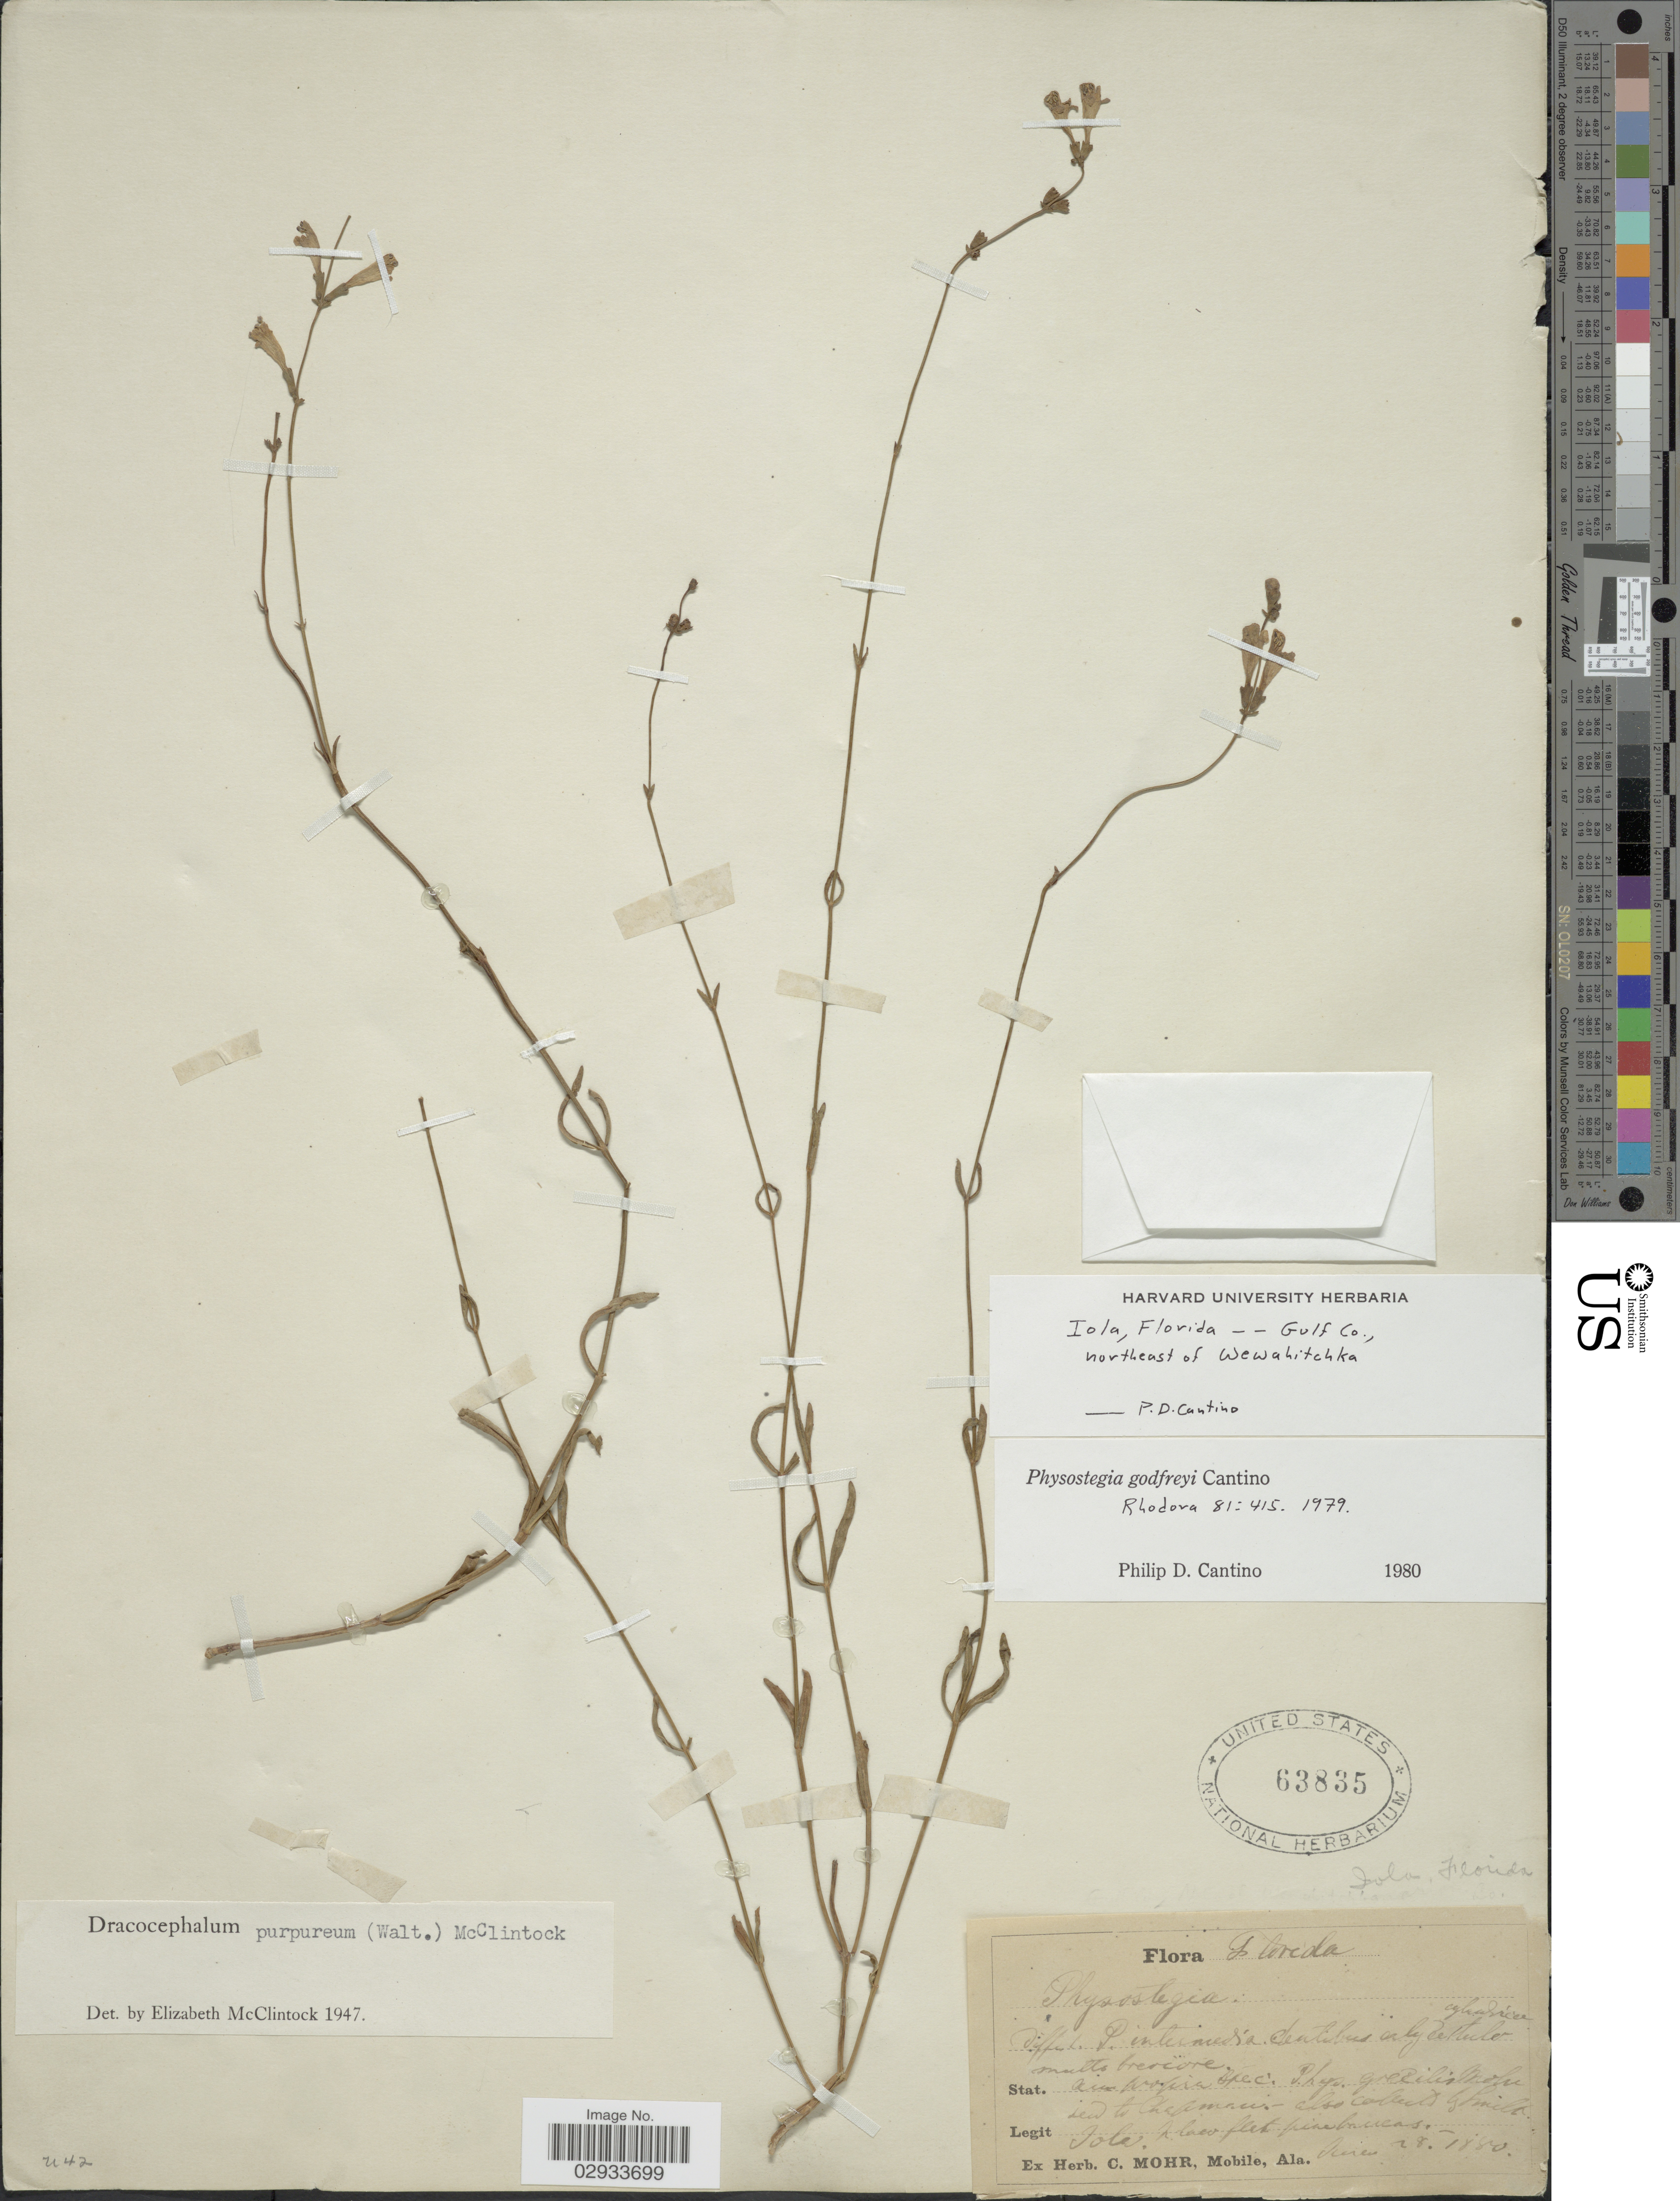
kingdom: Plantae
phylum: Tracheophyta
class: Magnoliopsida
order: Lamiales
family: Lamiaceae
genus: Physostegia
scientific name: Physostegia godfreyi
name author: P.D. Cantino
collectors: ex herb. C. Mohr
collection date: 1880-06-28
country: United States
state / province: Florida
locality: Iola.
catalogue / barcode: US 63835